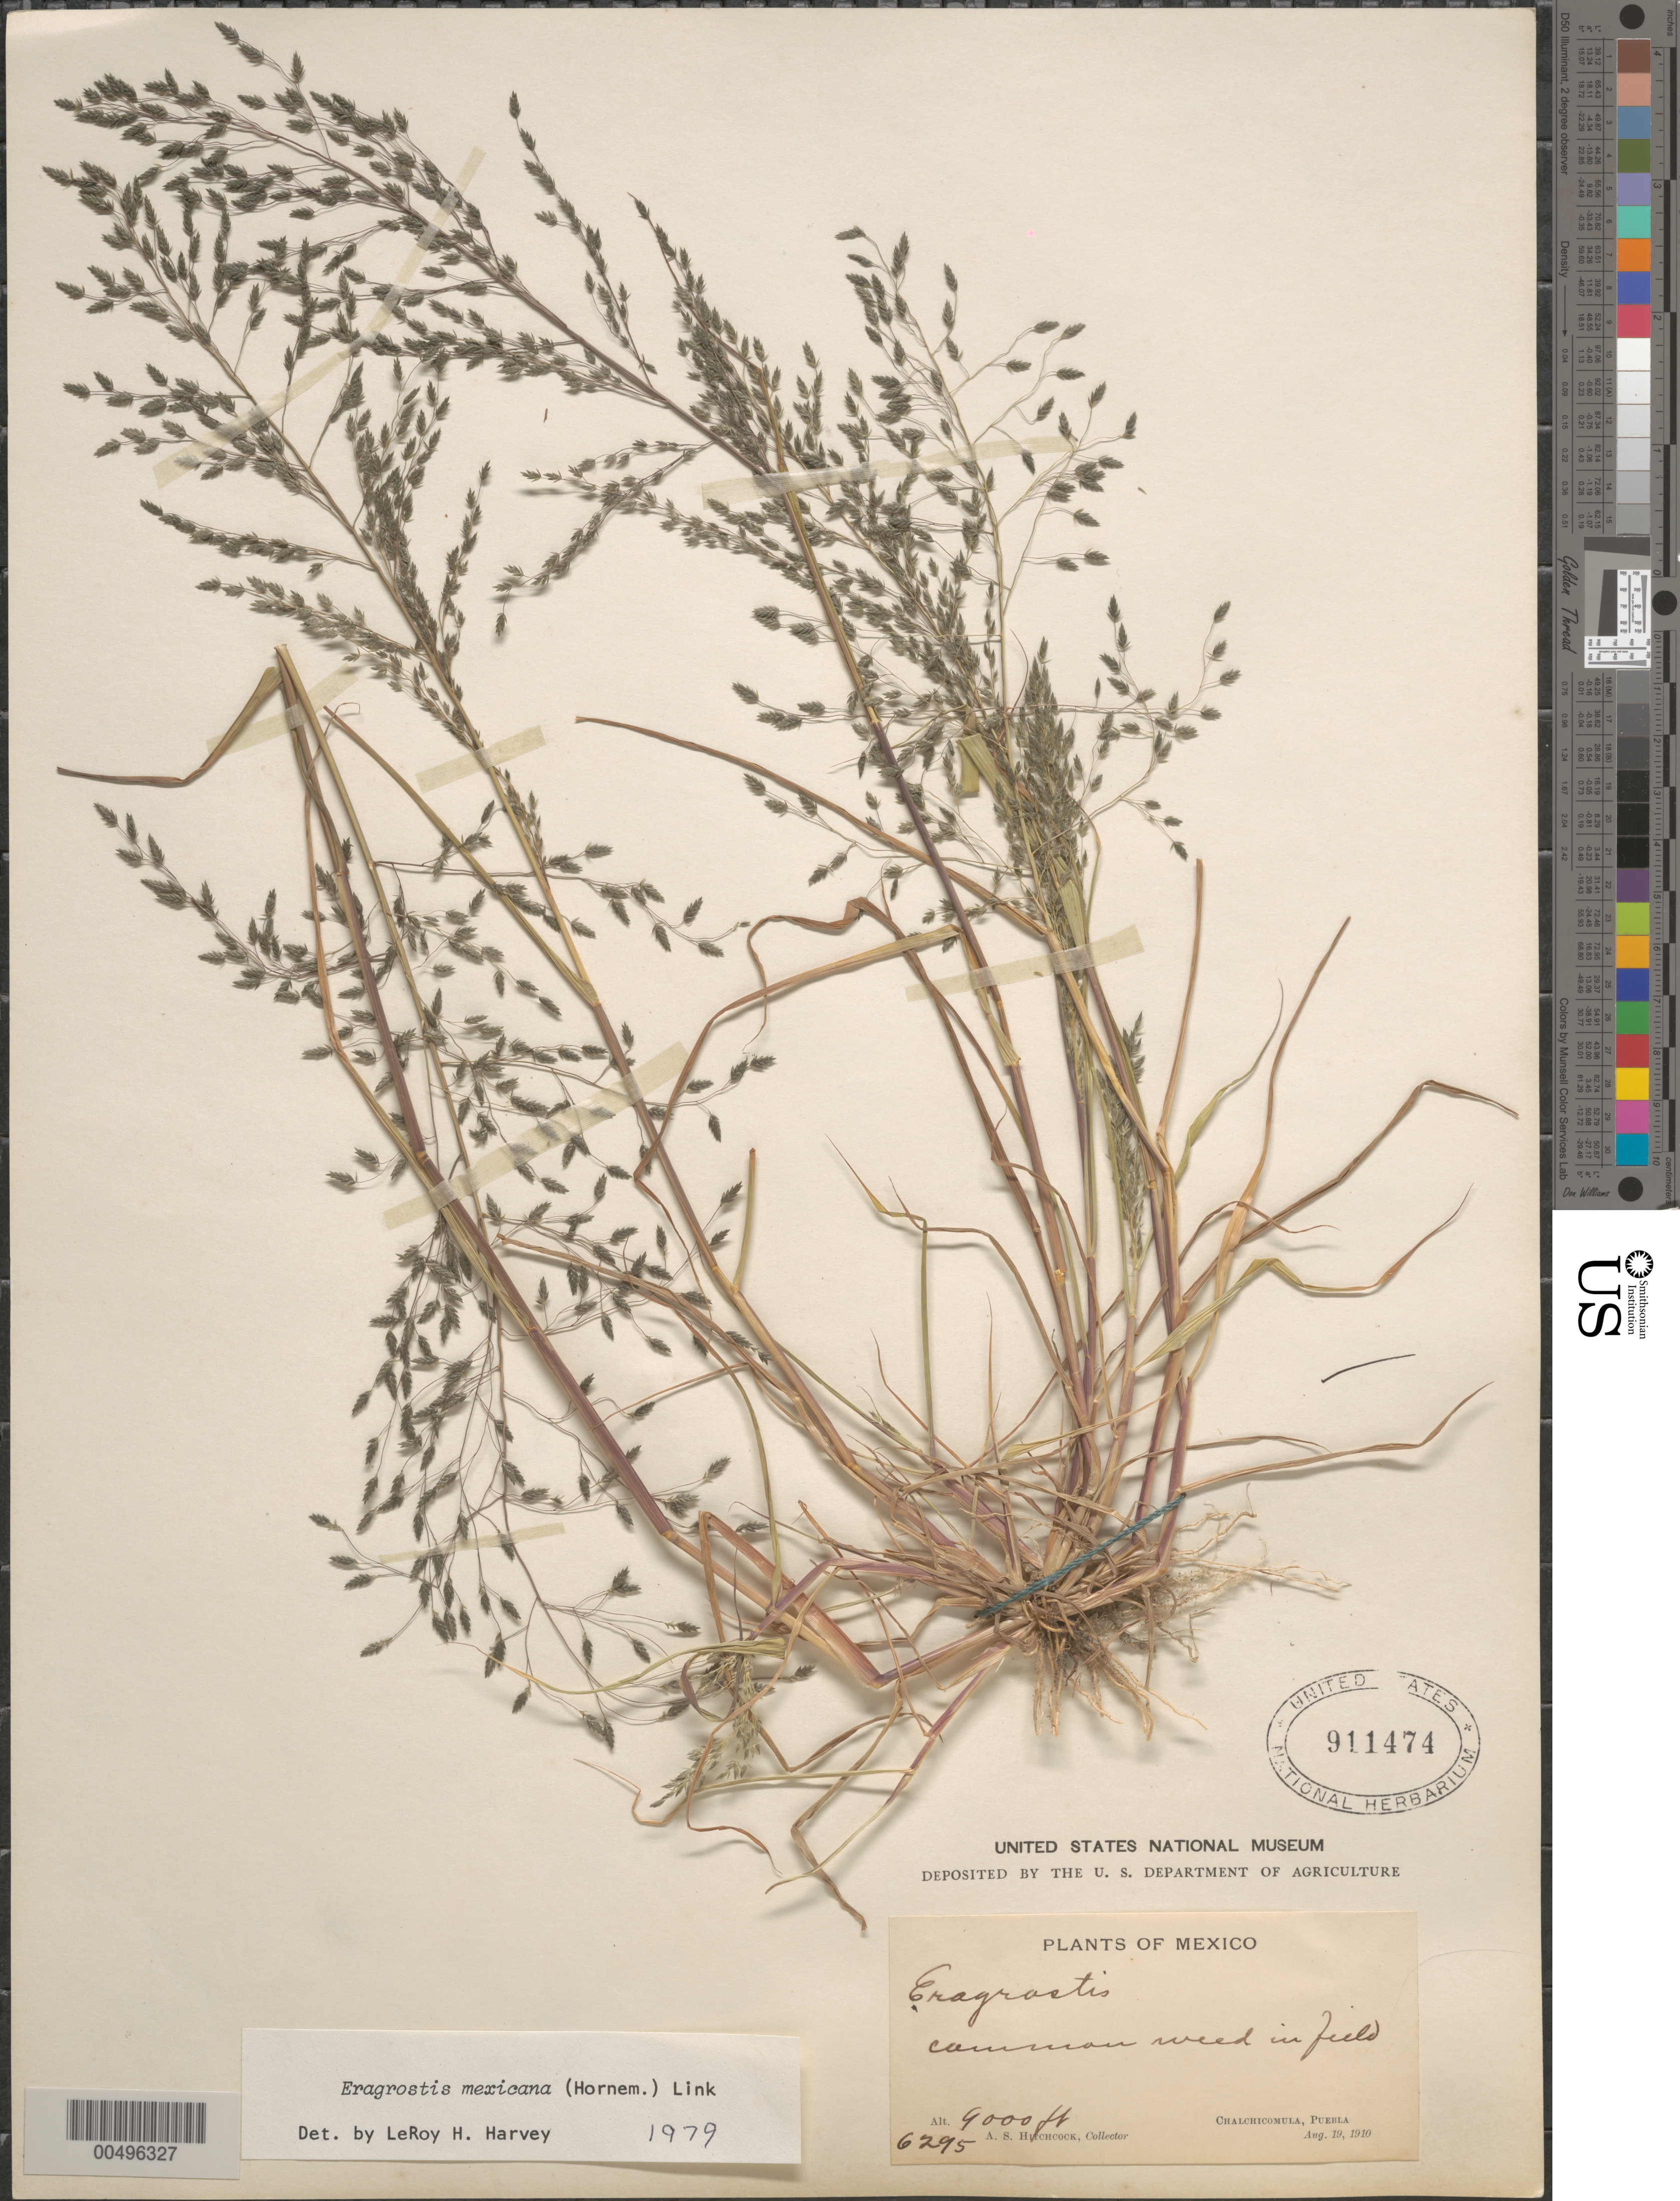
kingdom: Plantae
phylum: Tracheophyta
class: Liliopsida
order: Poales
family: Poaceae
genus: Eragrostis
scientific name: Eragrostis mexicana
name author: (Hornem.) Link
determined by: Harvey, L. H.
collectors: A. S. Hitchcock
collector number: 6295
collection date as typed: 19 Aug 1910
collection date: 1910-08-19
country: Mexico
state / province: Puebla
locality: Chalchicomula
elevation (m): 2743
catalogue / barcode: US 911474